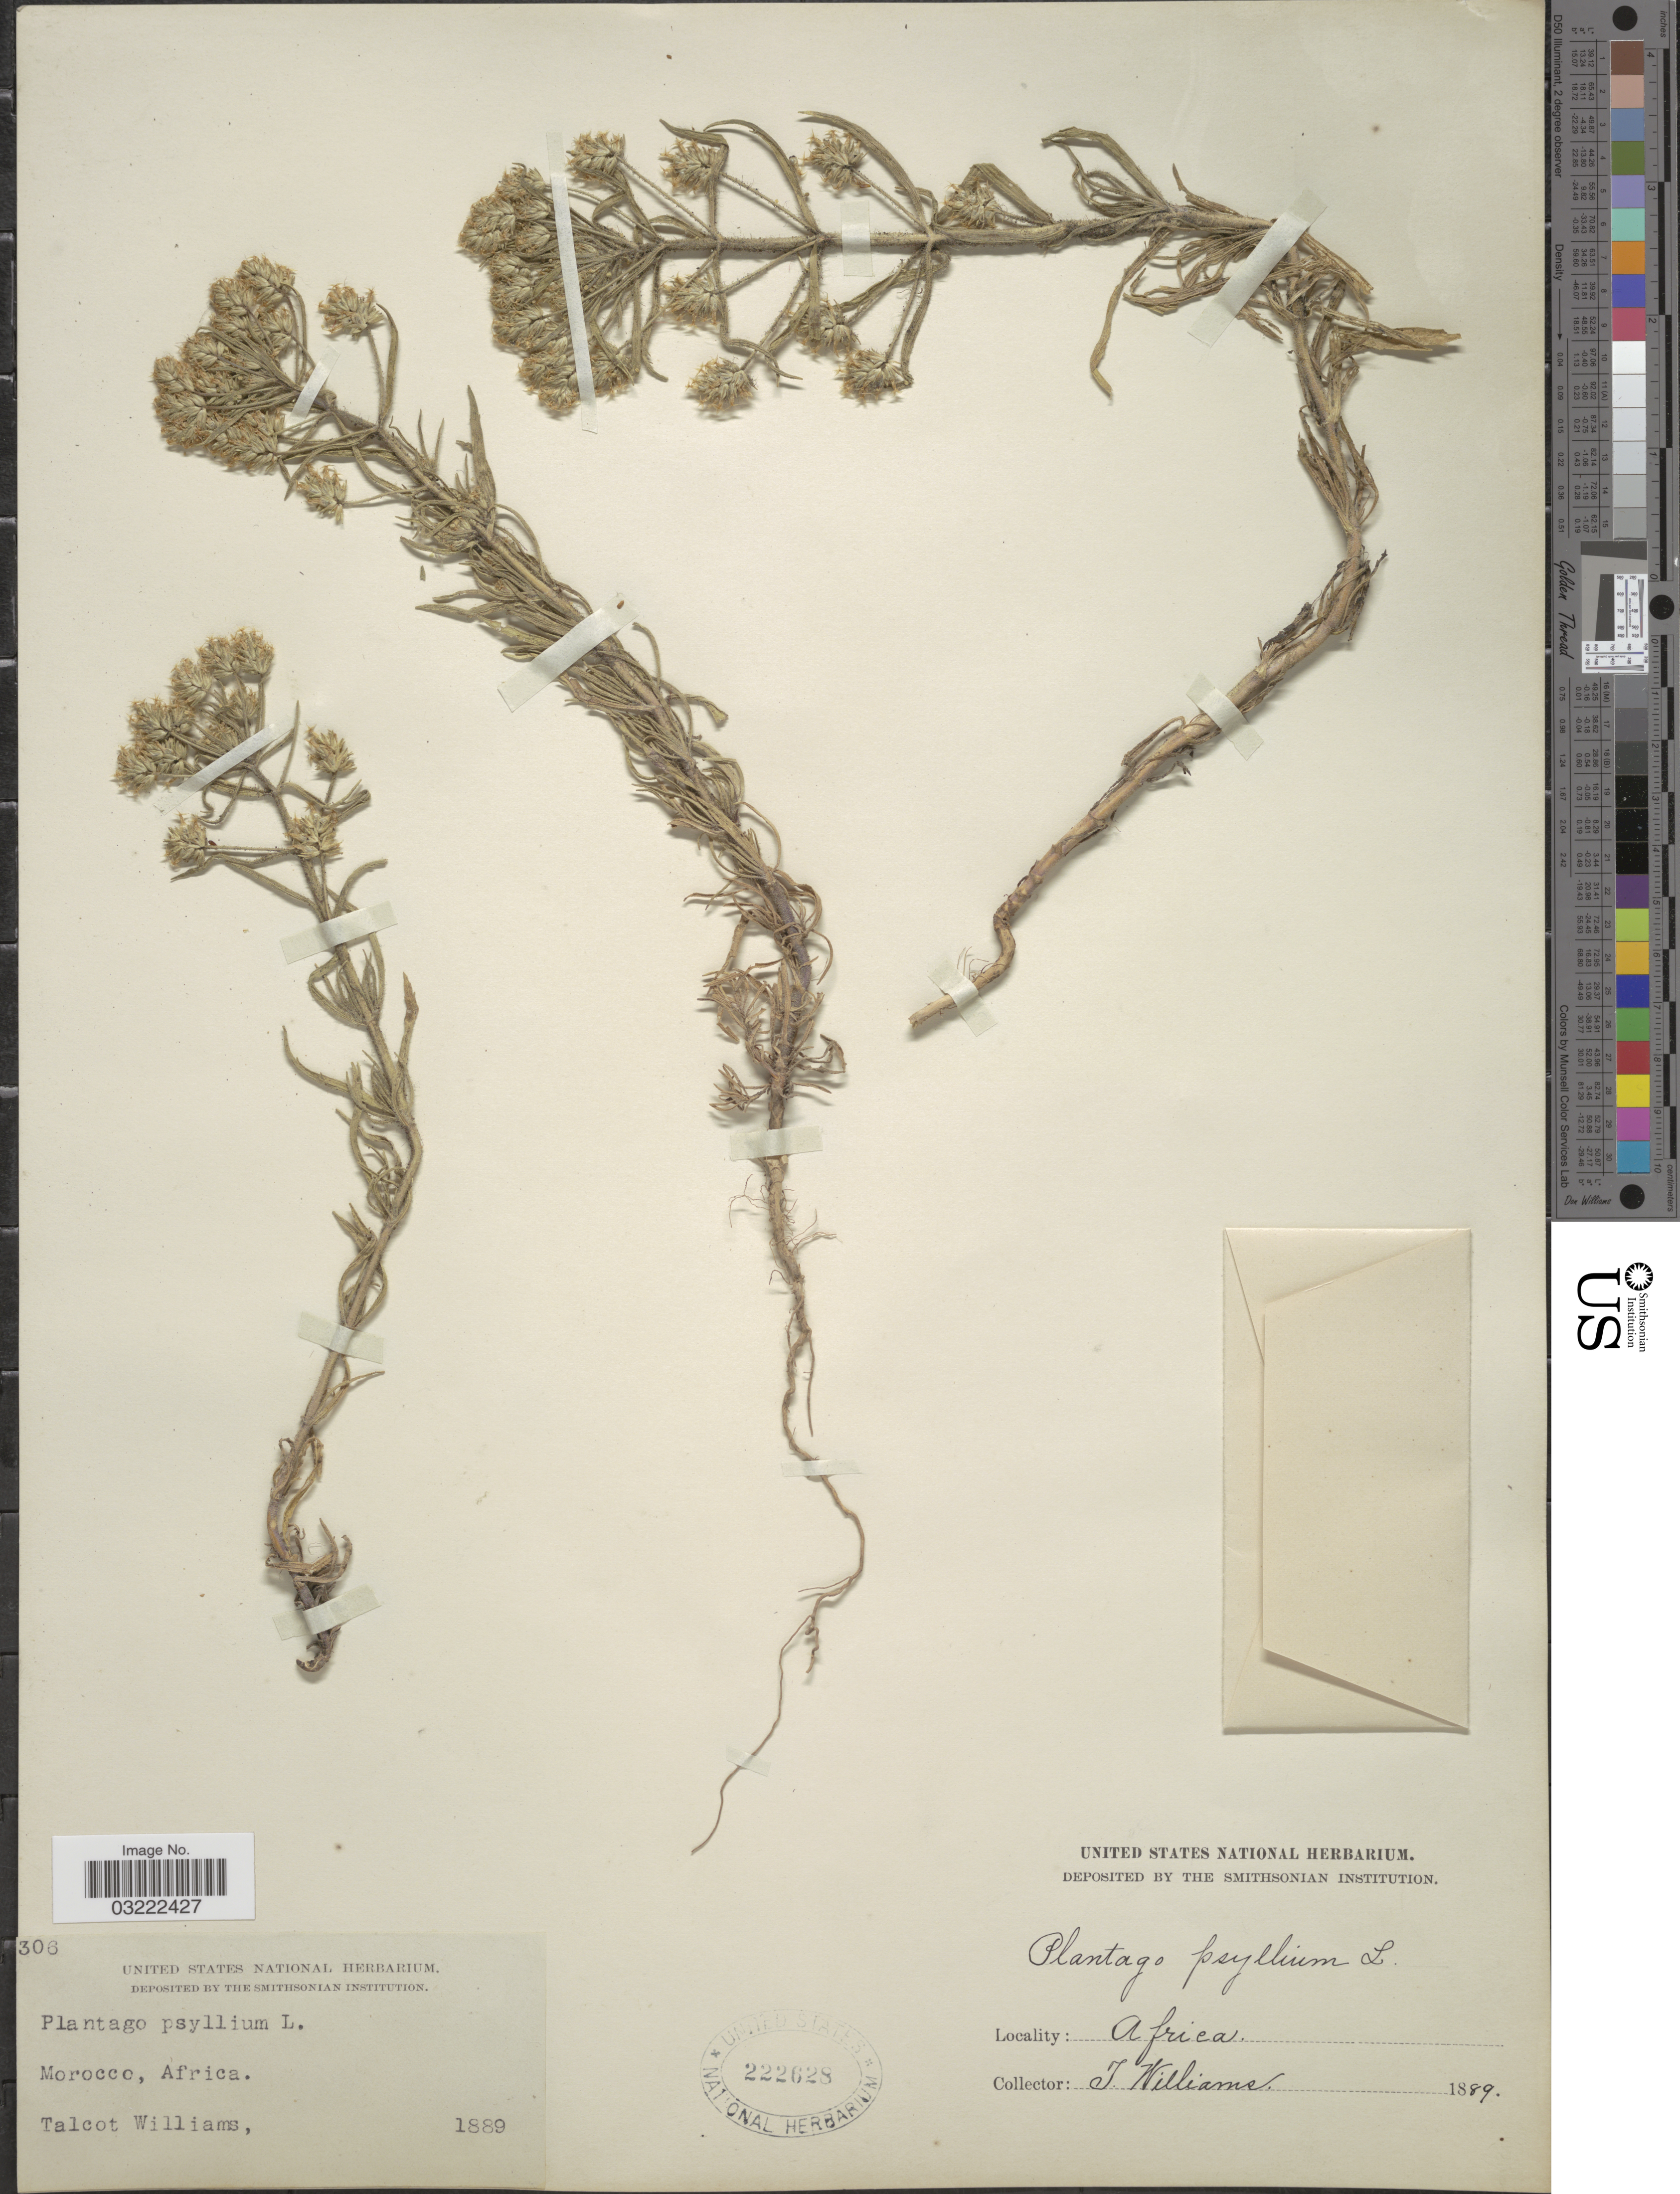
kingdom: Plantae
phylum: Tracheophyta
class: Magnoliopsida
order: Lamiales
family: Plantaginaceae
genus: Plantago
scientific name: Plantago afra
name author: L.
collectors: T. Williams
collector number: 306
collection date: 1889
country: Morocco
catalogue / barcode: US 222628